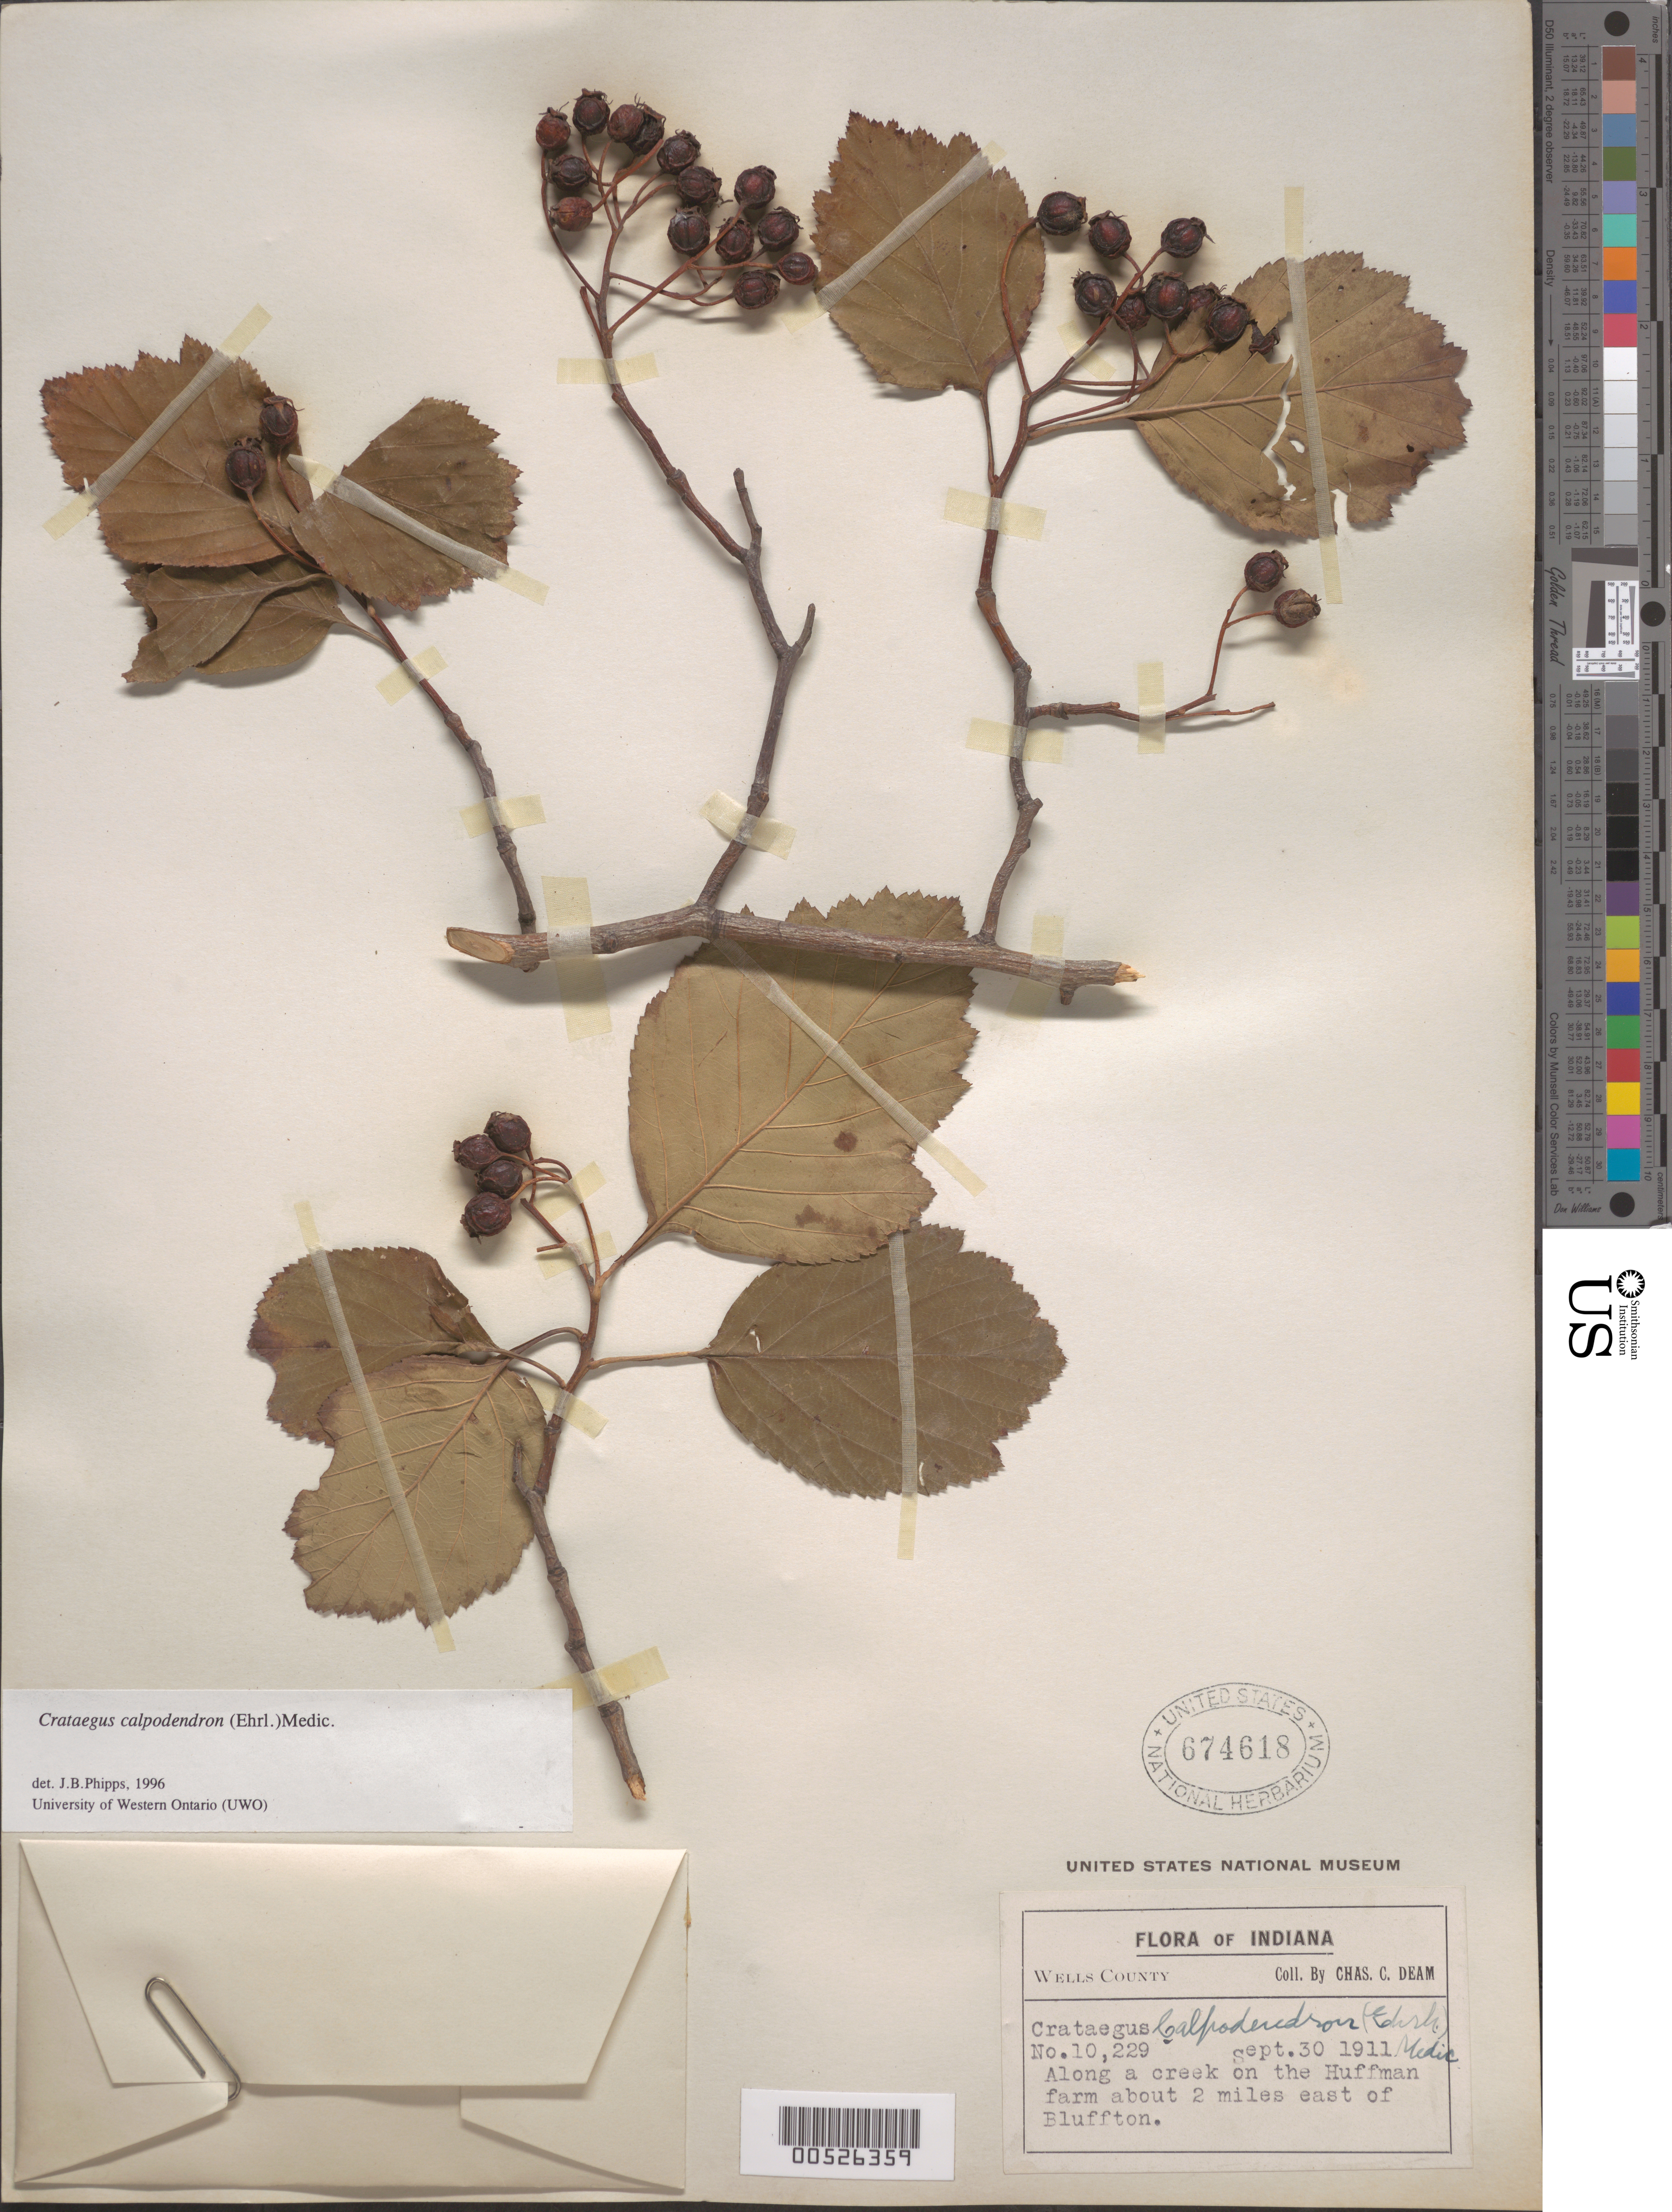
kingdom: Plantae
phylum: Tracheophyta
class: Magnoliopsida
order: Rosales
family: Rosaceae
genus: Crataegus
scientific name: Crataegus calpodendron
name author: (Ehrh.) Medik.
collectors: C. C. Deam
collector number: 10229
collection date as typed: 30 Sep 1911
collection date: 1911-09-30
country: United States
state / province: Indiana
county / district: Wells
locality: Huffman farm about 2 mi. E of Bluffton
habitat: Along a creek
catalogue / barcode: US 674618